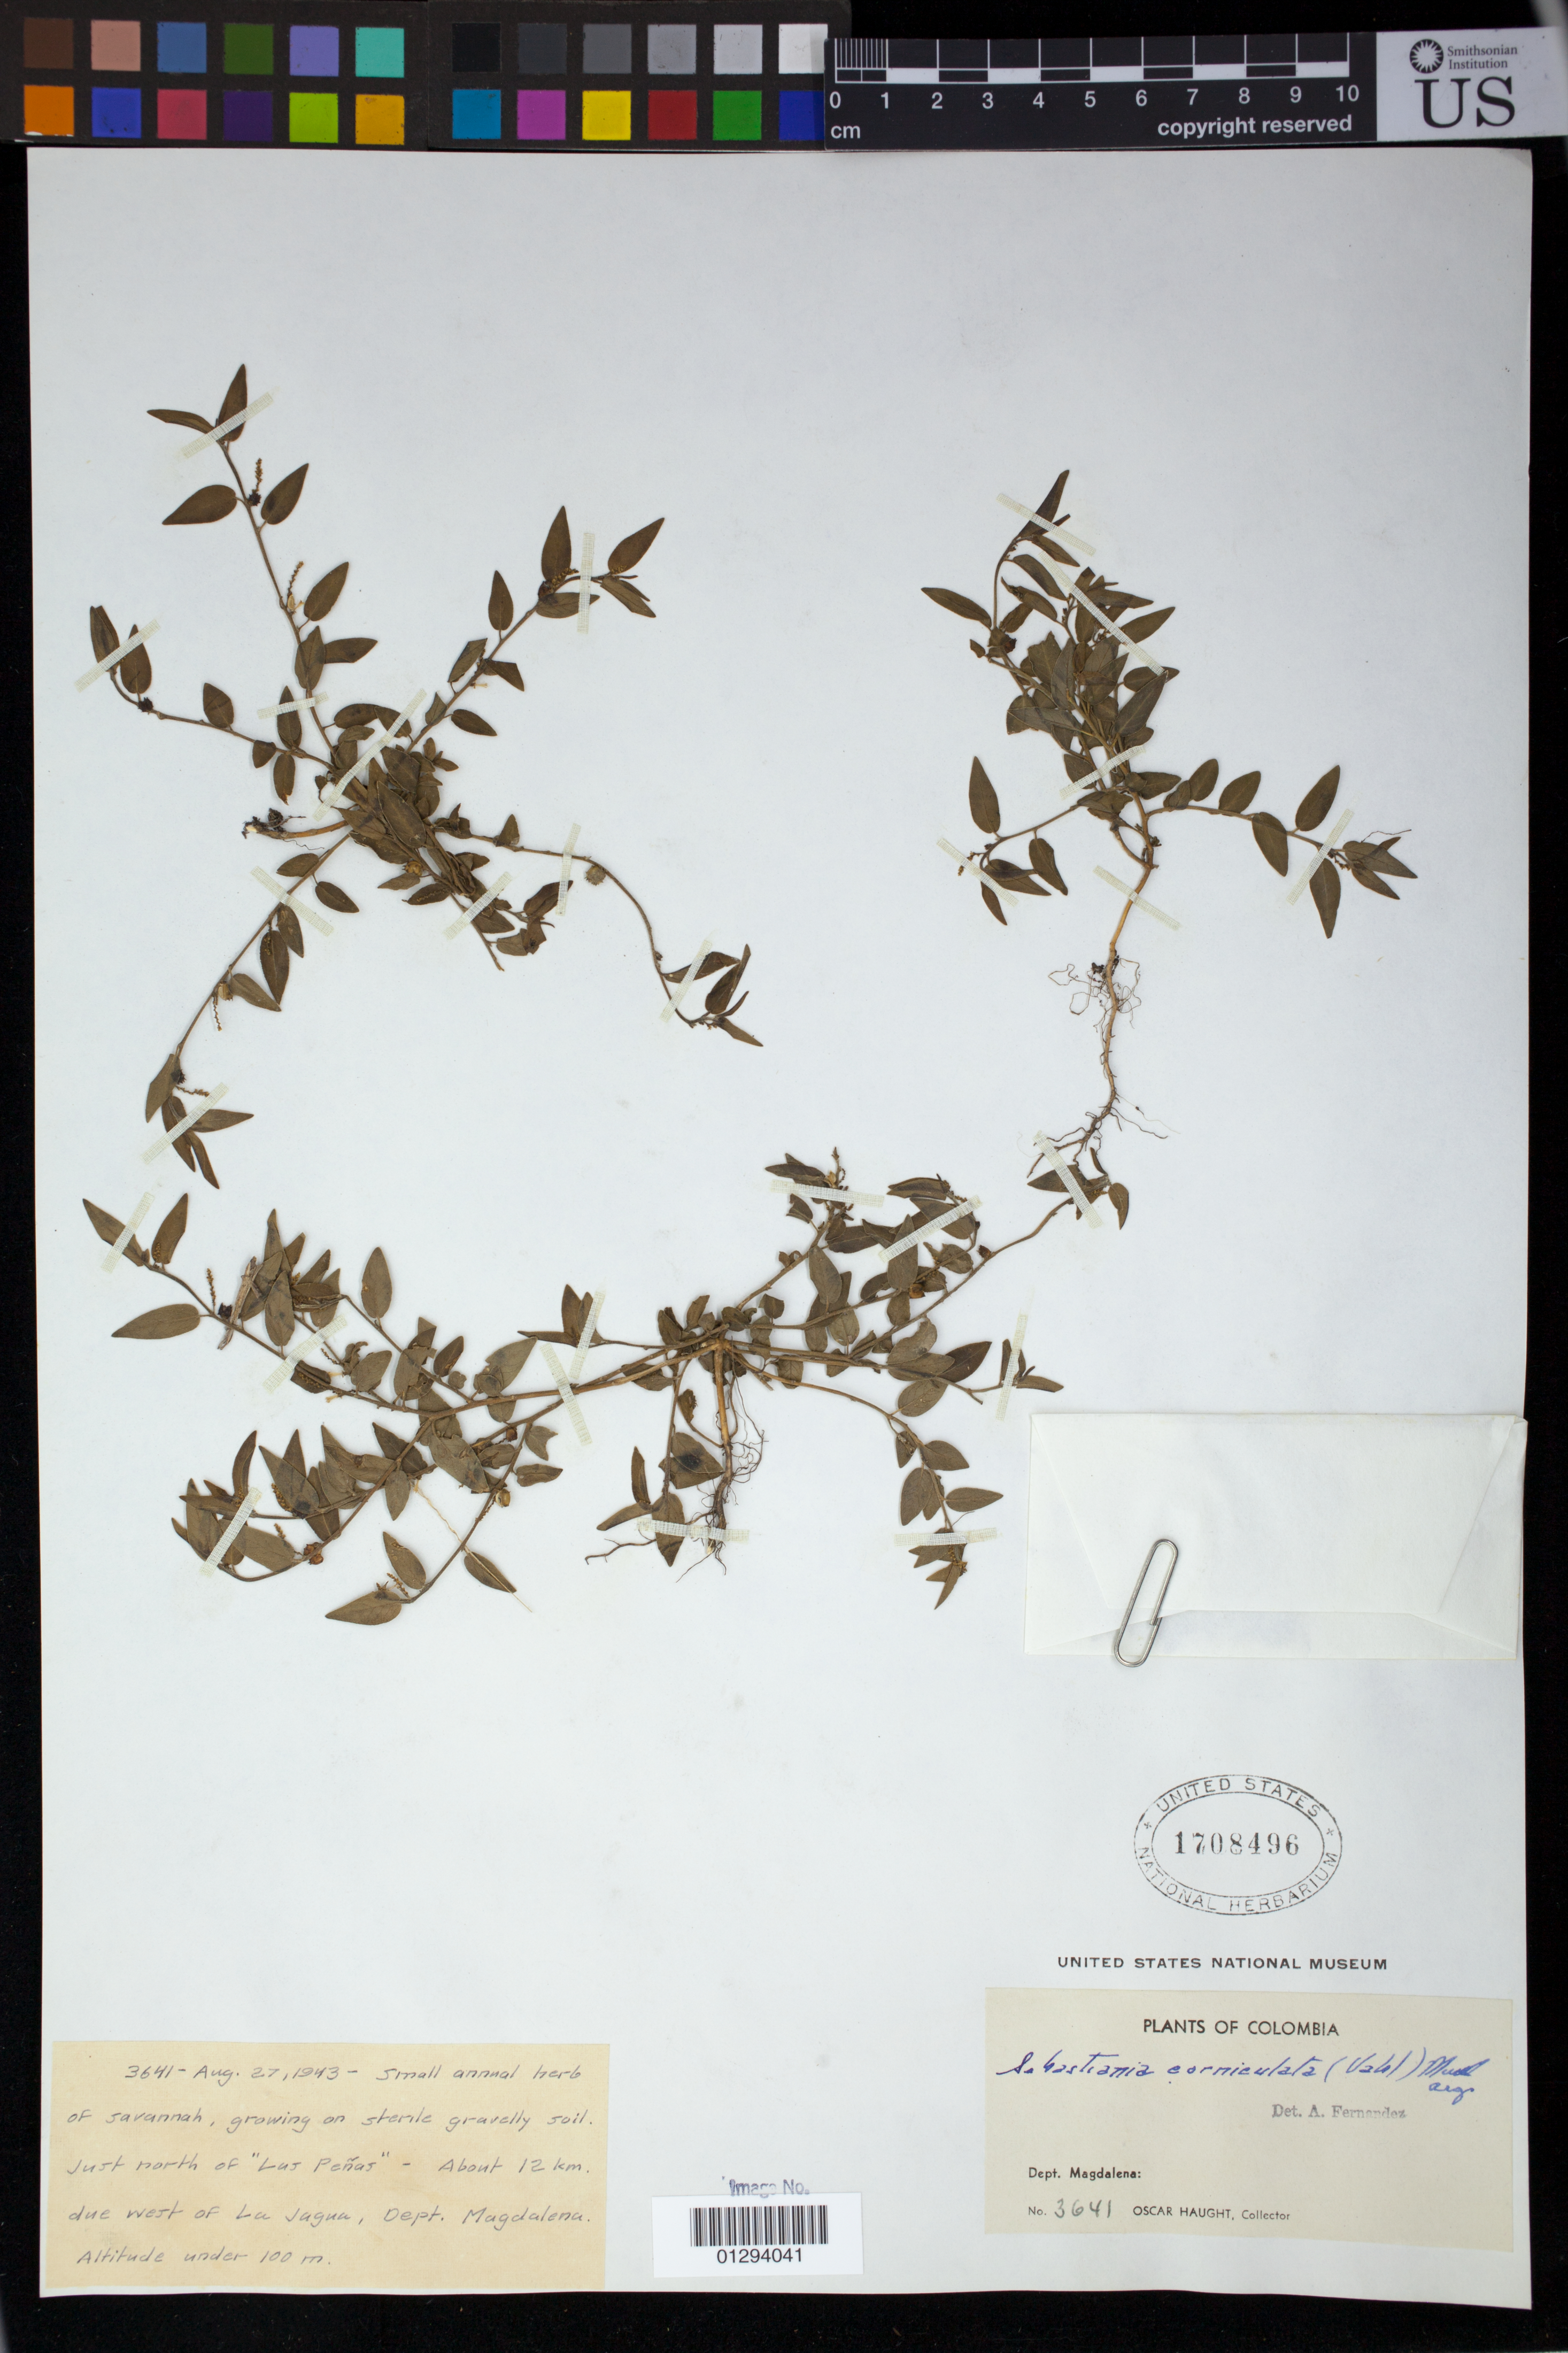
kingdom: Plantae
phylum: Tracheophyta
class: Magnoliopsida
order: Malpighiales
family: Euphorbiaceae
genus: Sebastiania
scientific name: Sebastiania commersoniana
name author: (Baill.) L.B. Sm. & Downs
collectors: O. L. Haught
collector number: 3641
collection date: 1943-08-27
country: Colombia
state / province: Magdalena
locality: Just north of "Las Penas" - About 12 km. due west of La Jagua.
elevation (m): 100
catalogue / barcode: US 1708496